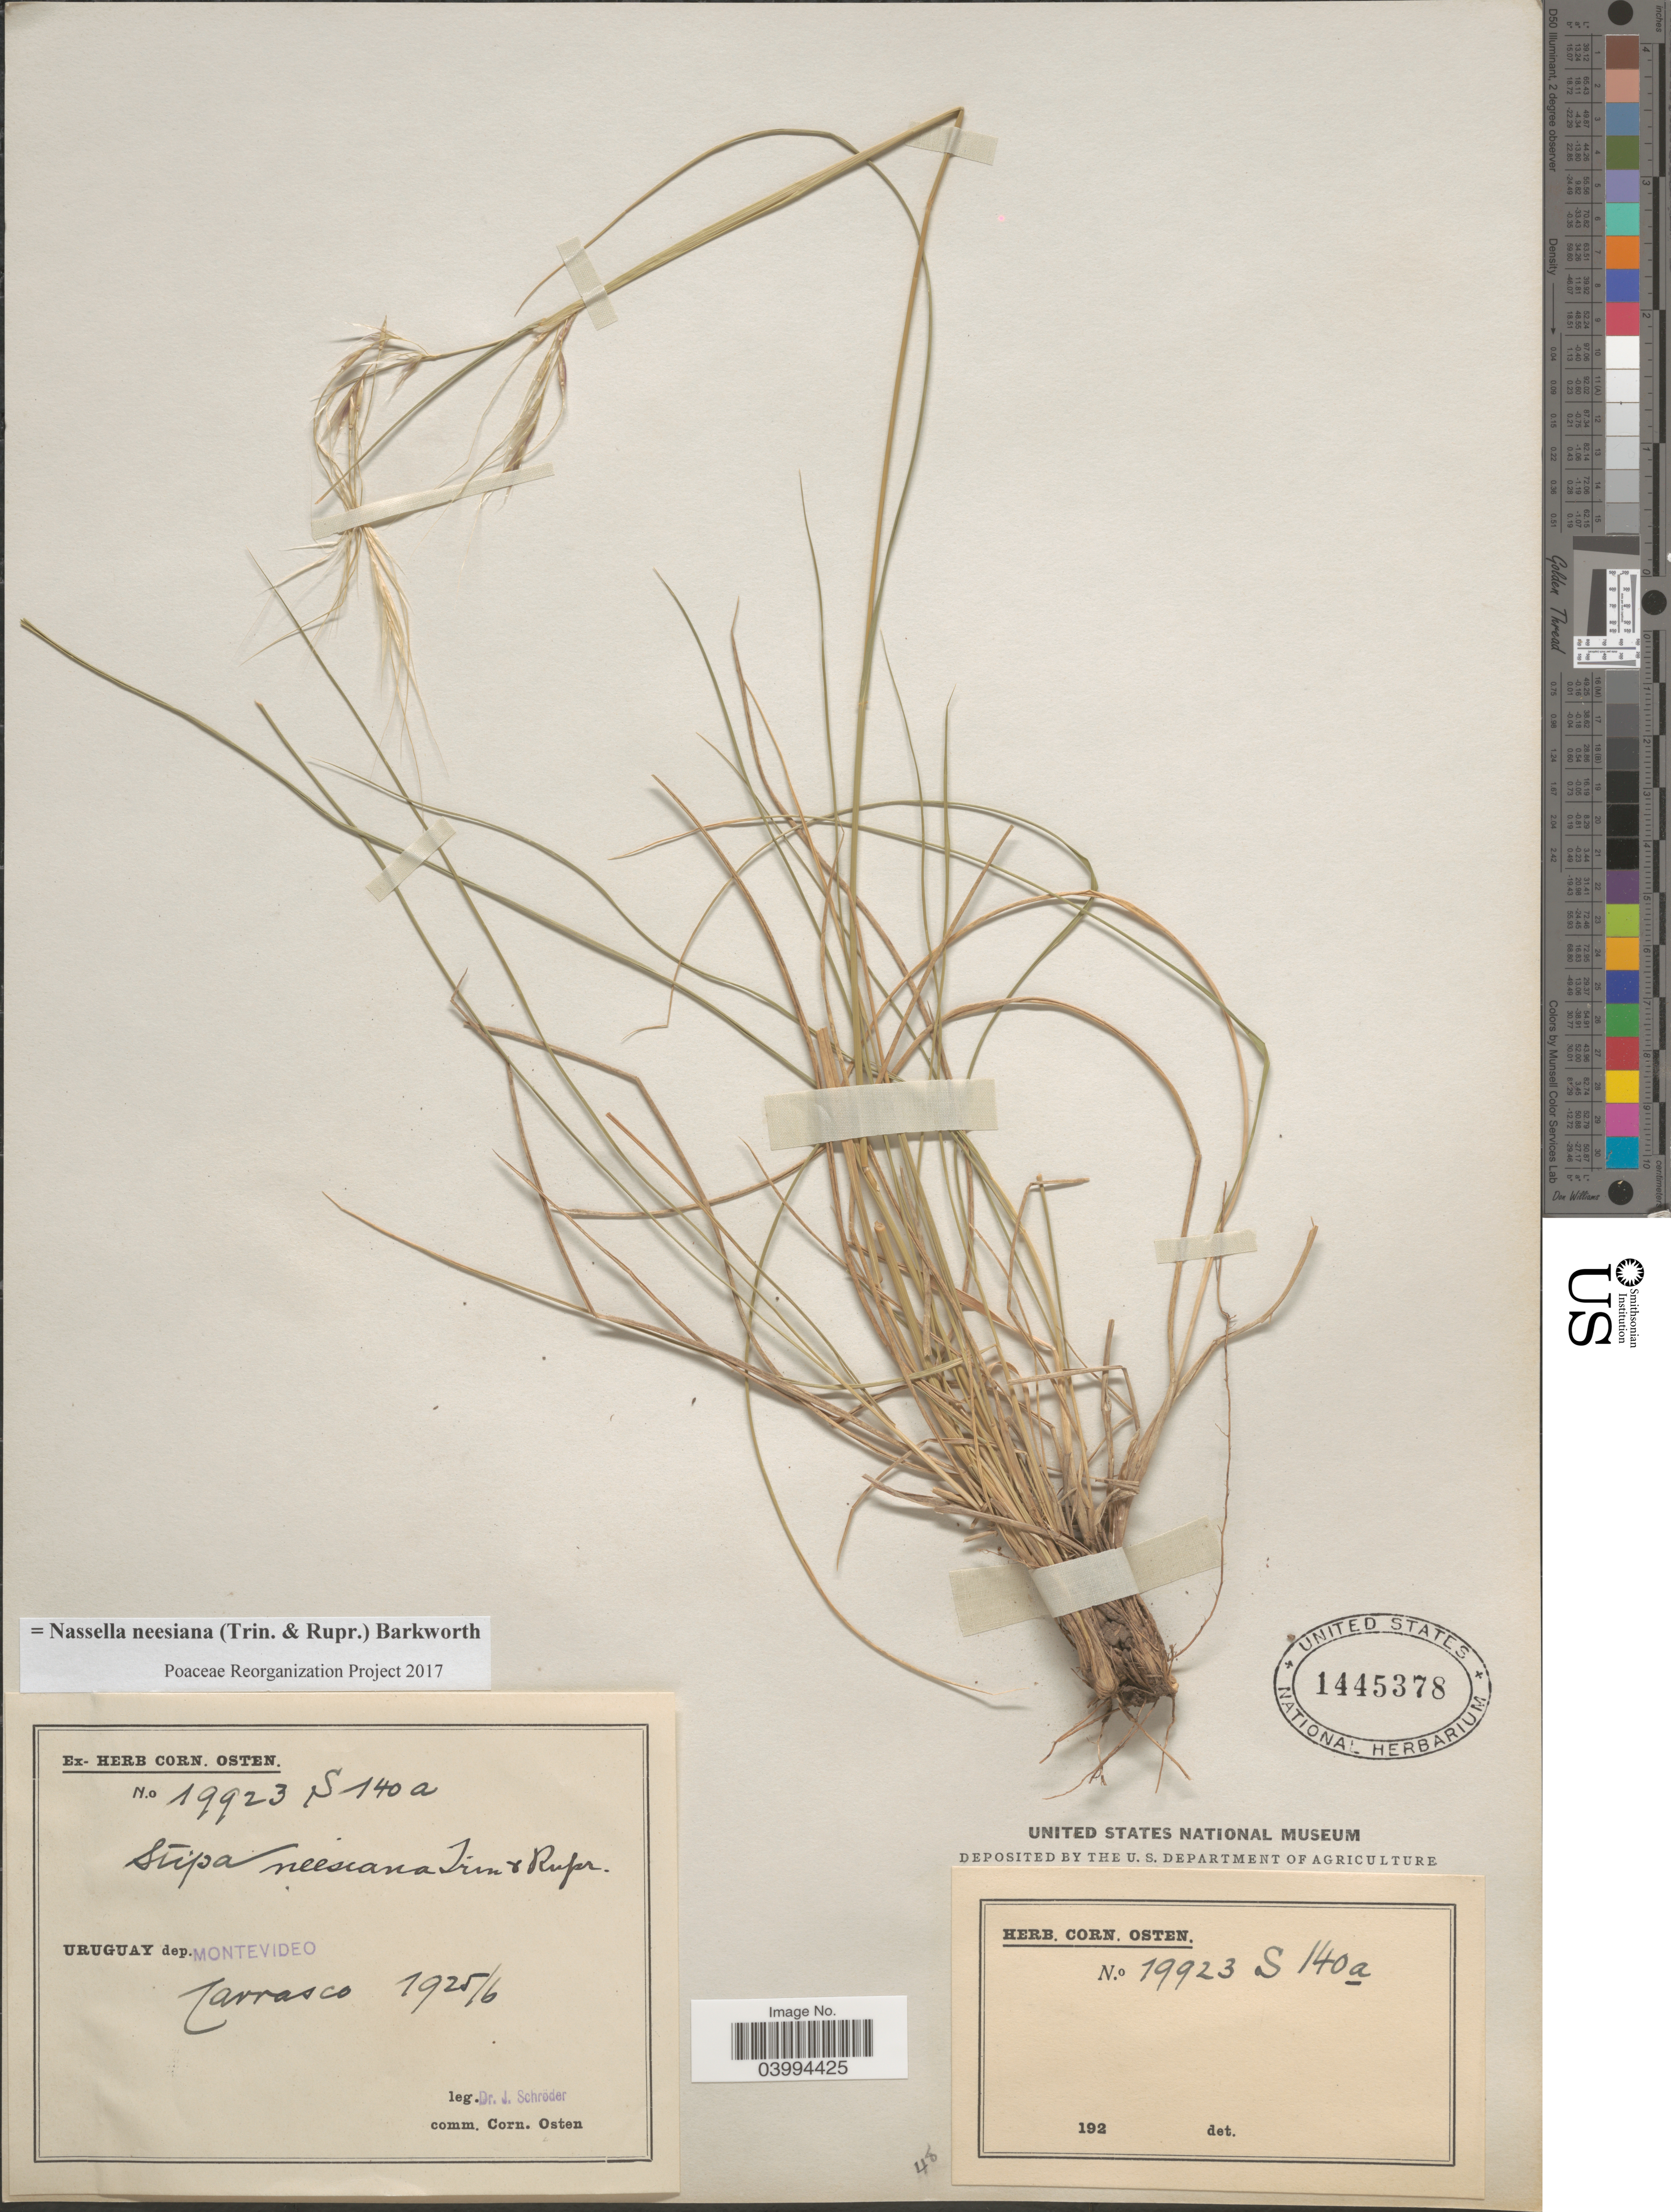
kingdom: Plantae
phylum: Tracheophyta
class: Liliopsida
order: Poales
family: Poaceae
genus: Nassella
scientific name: Nassella neesiana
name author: (Trin. & Rupr.) Barkworth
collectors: J. Schröder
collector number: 19923S140a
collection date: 1925/1926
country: Uruguay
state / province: Montevideo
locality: Dep. Montevideo. Carrasco.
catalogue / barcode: US 1445378